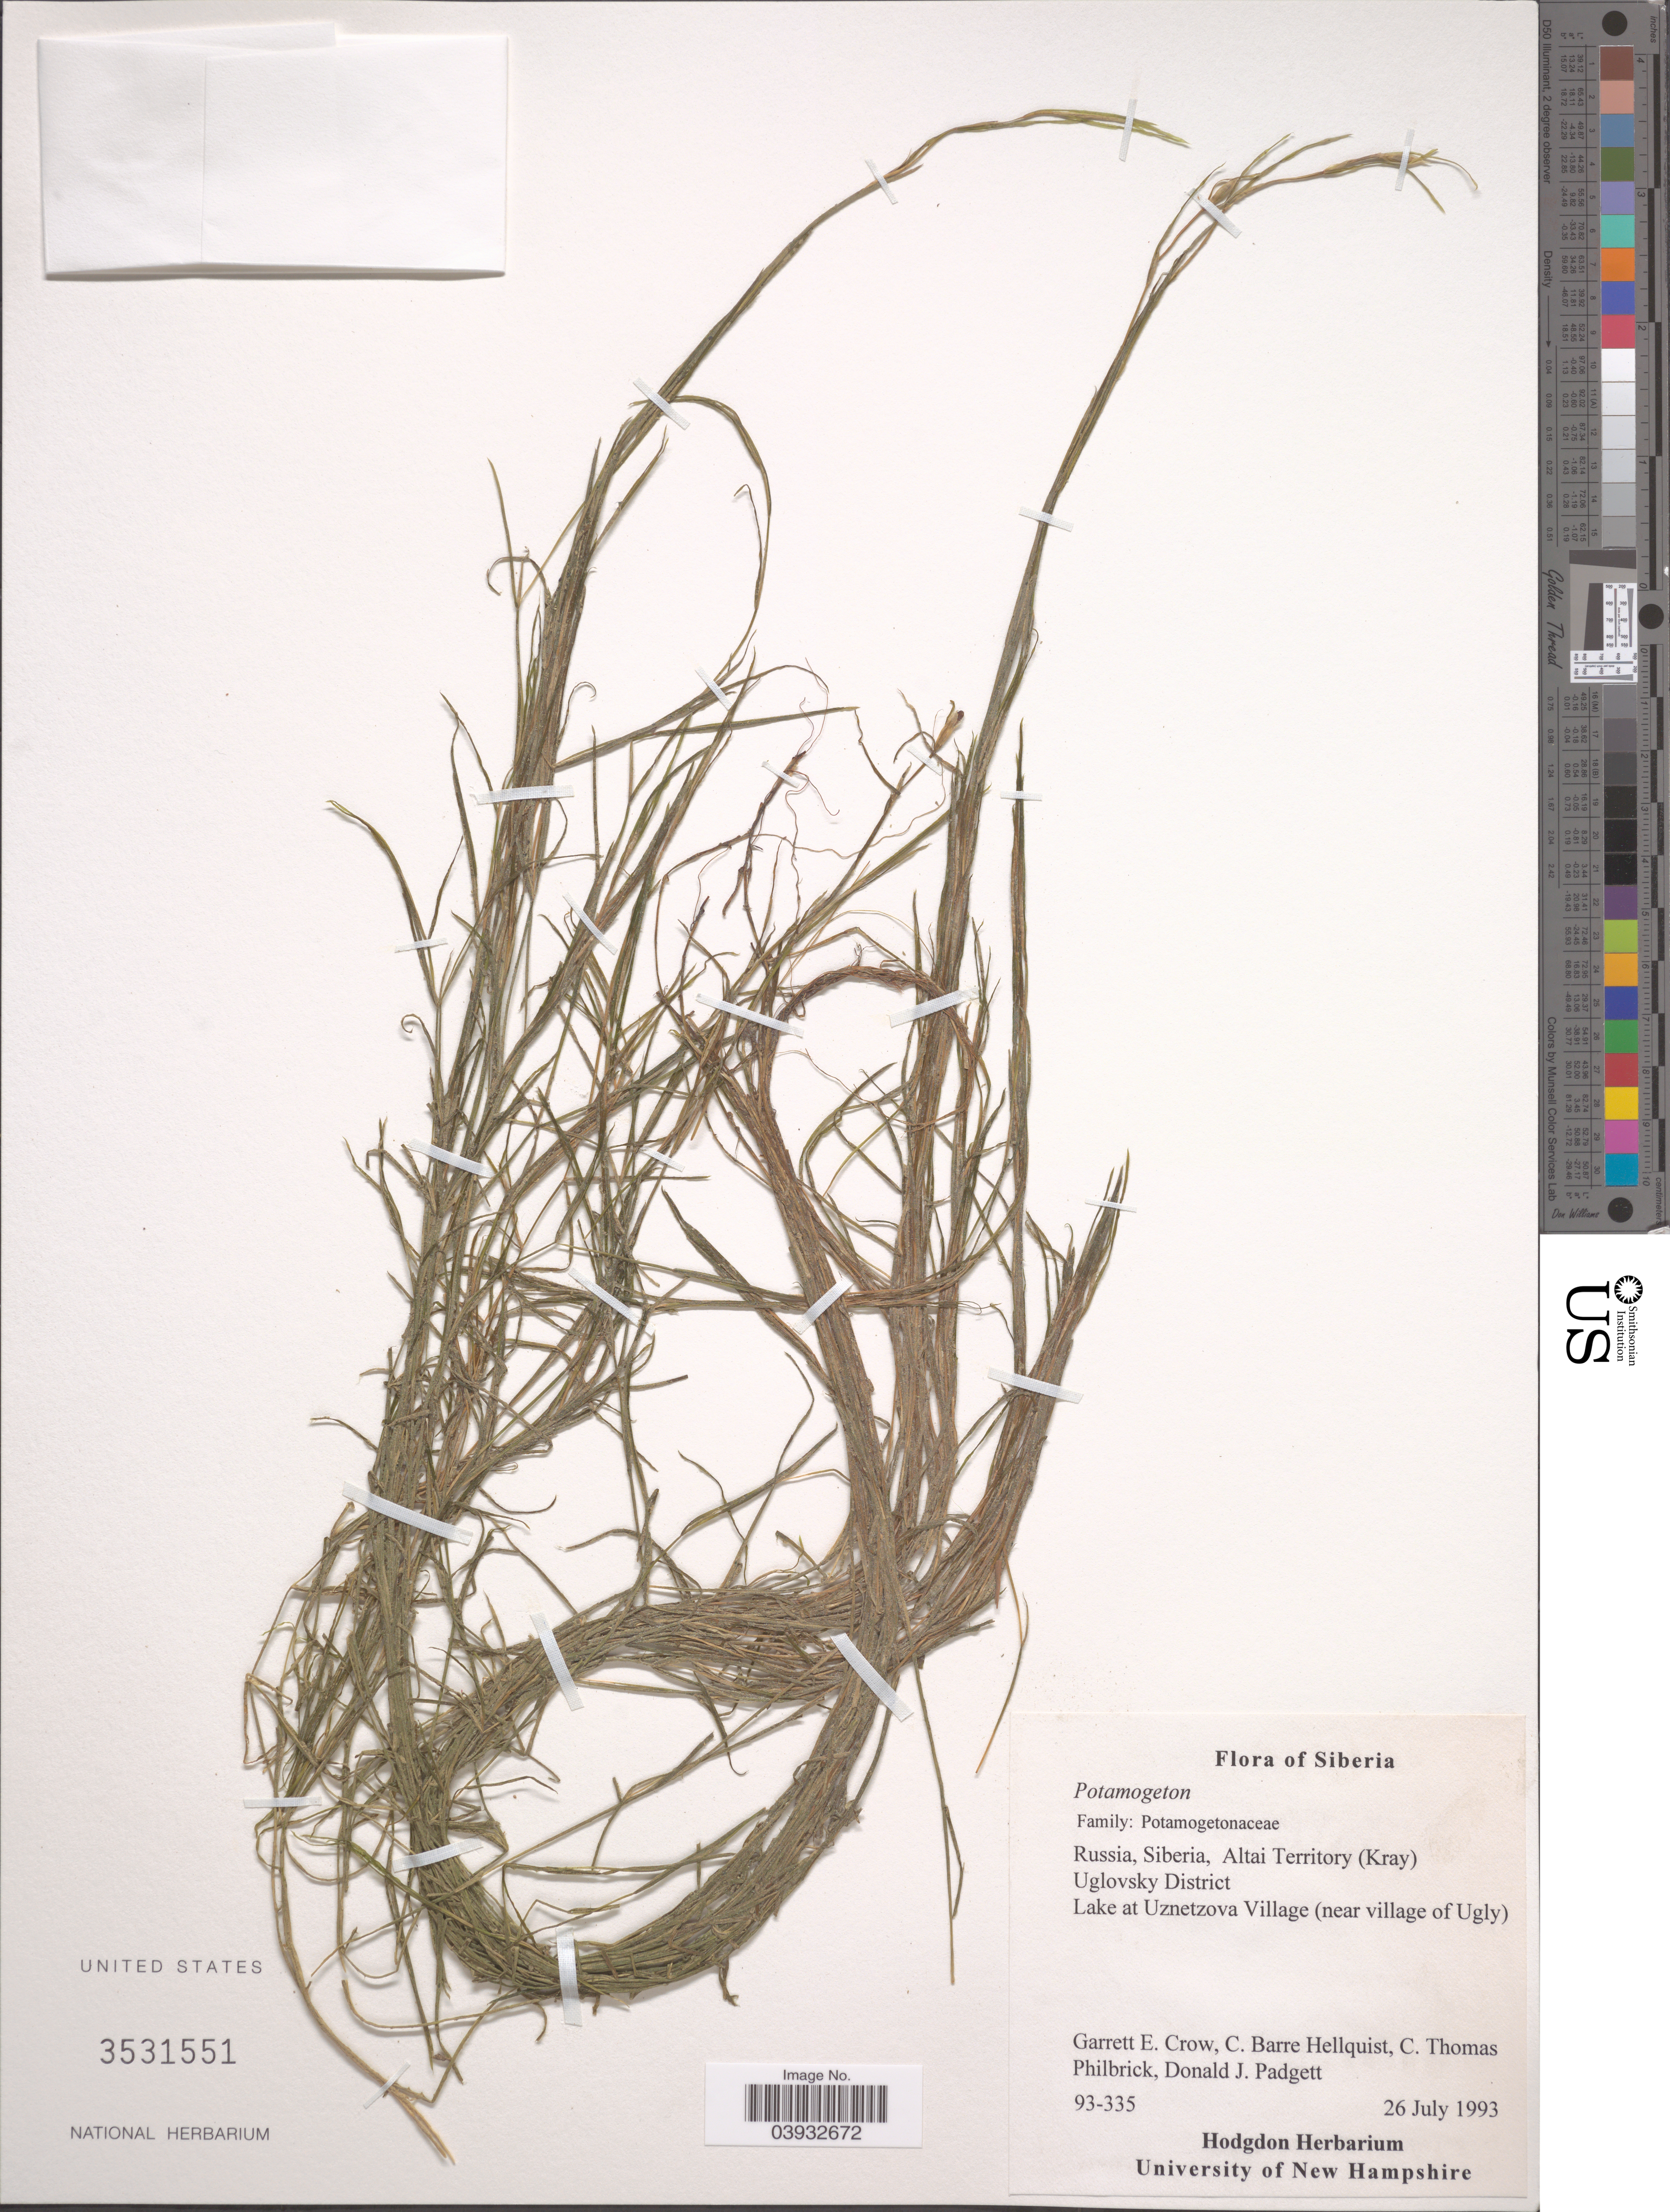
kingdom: Plantae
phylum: Tracheophyta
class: Liliopsida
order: Alismatales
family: Potamogetonaceae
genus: Potamogeton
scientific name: Potamogeton sp.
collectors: G. E. Crow, C. Hellquist, C. Philbrick & D. Padgett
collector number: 93-335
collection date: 1993-07-26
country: Russian Federation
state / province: Altai Republic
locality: Russia, Siberia, Altai Territory (Kray). Uglovsky District. Lake at Uznetzova Village (near village of Ugly).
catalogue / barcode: US 3531551